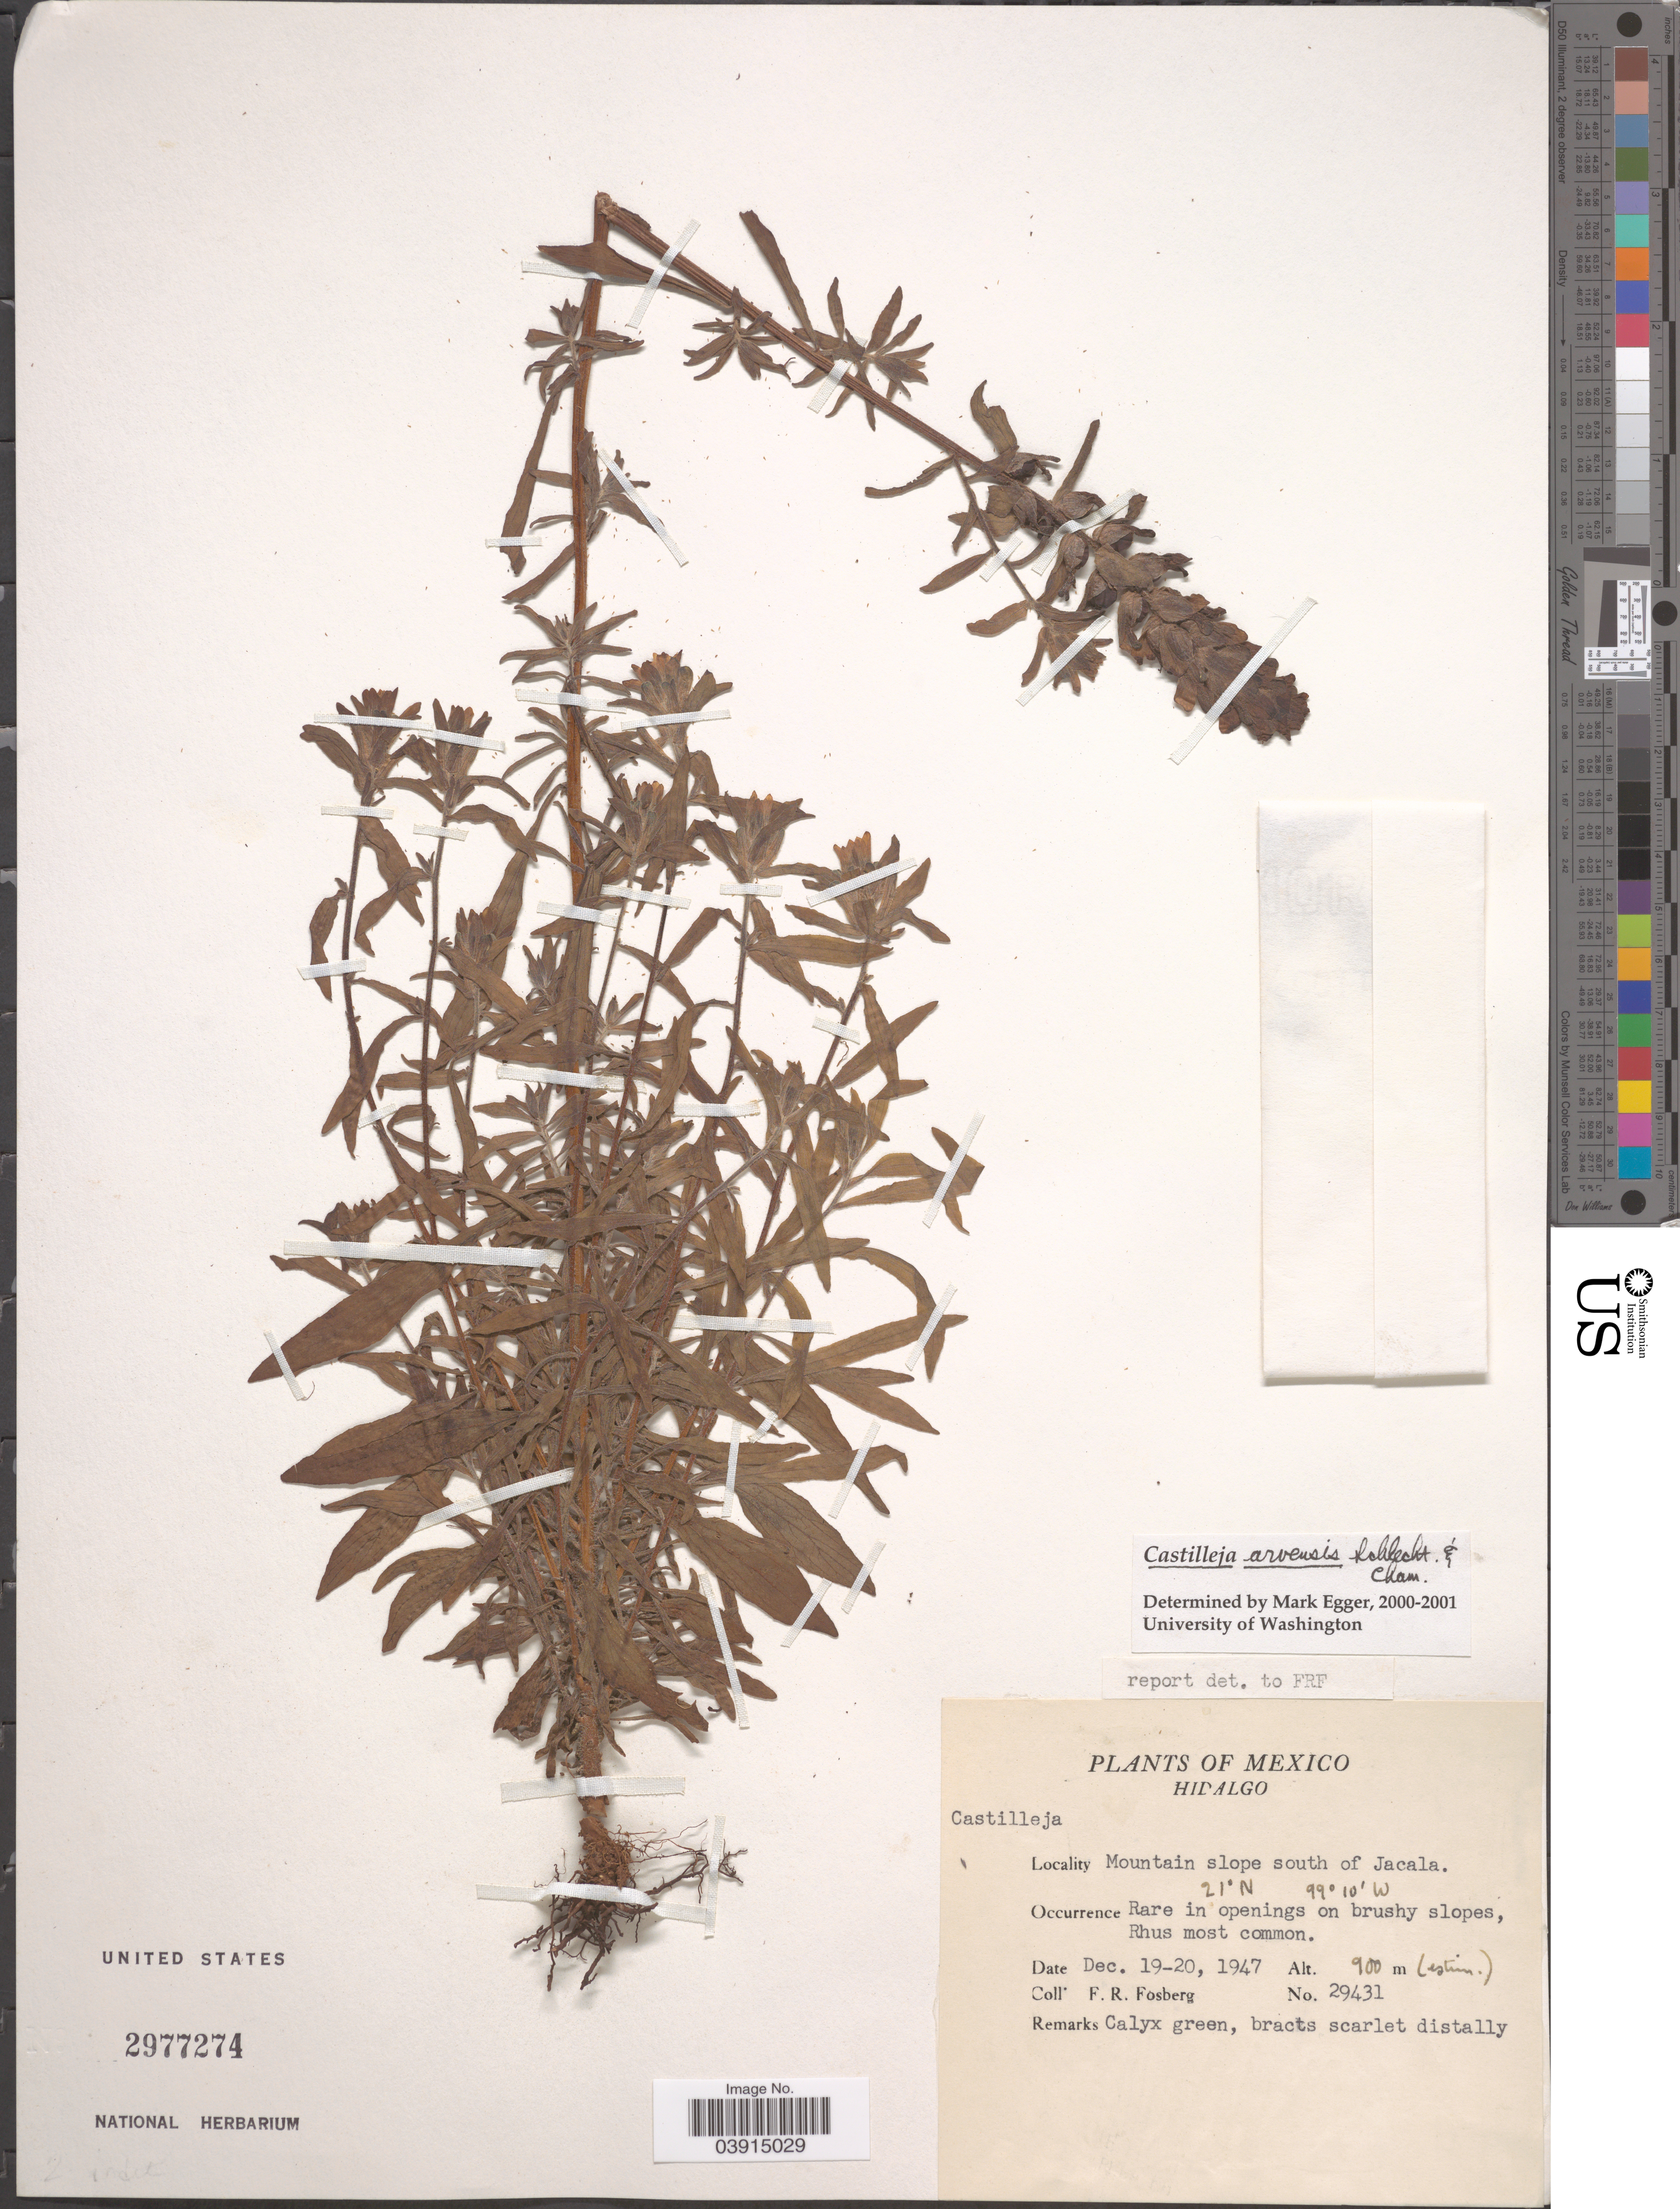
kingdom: Plantae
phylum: Tracheophyta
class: Magnoliopsida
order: Lamiales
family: Orobanchaceae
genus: Castilleja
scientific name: Castilleja arvensis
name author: Schltdl. & Cham.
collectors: F. R. Fosberg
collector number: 29431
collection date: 1947-12-19/1947-12-20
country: Mexico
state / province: Hidalgo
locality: Mountain slope south of Jacala.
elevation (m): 900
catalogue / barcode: US 2977274